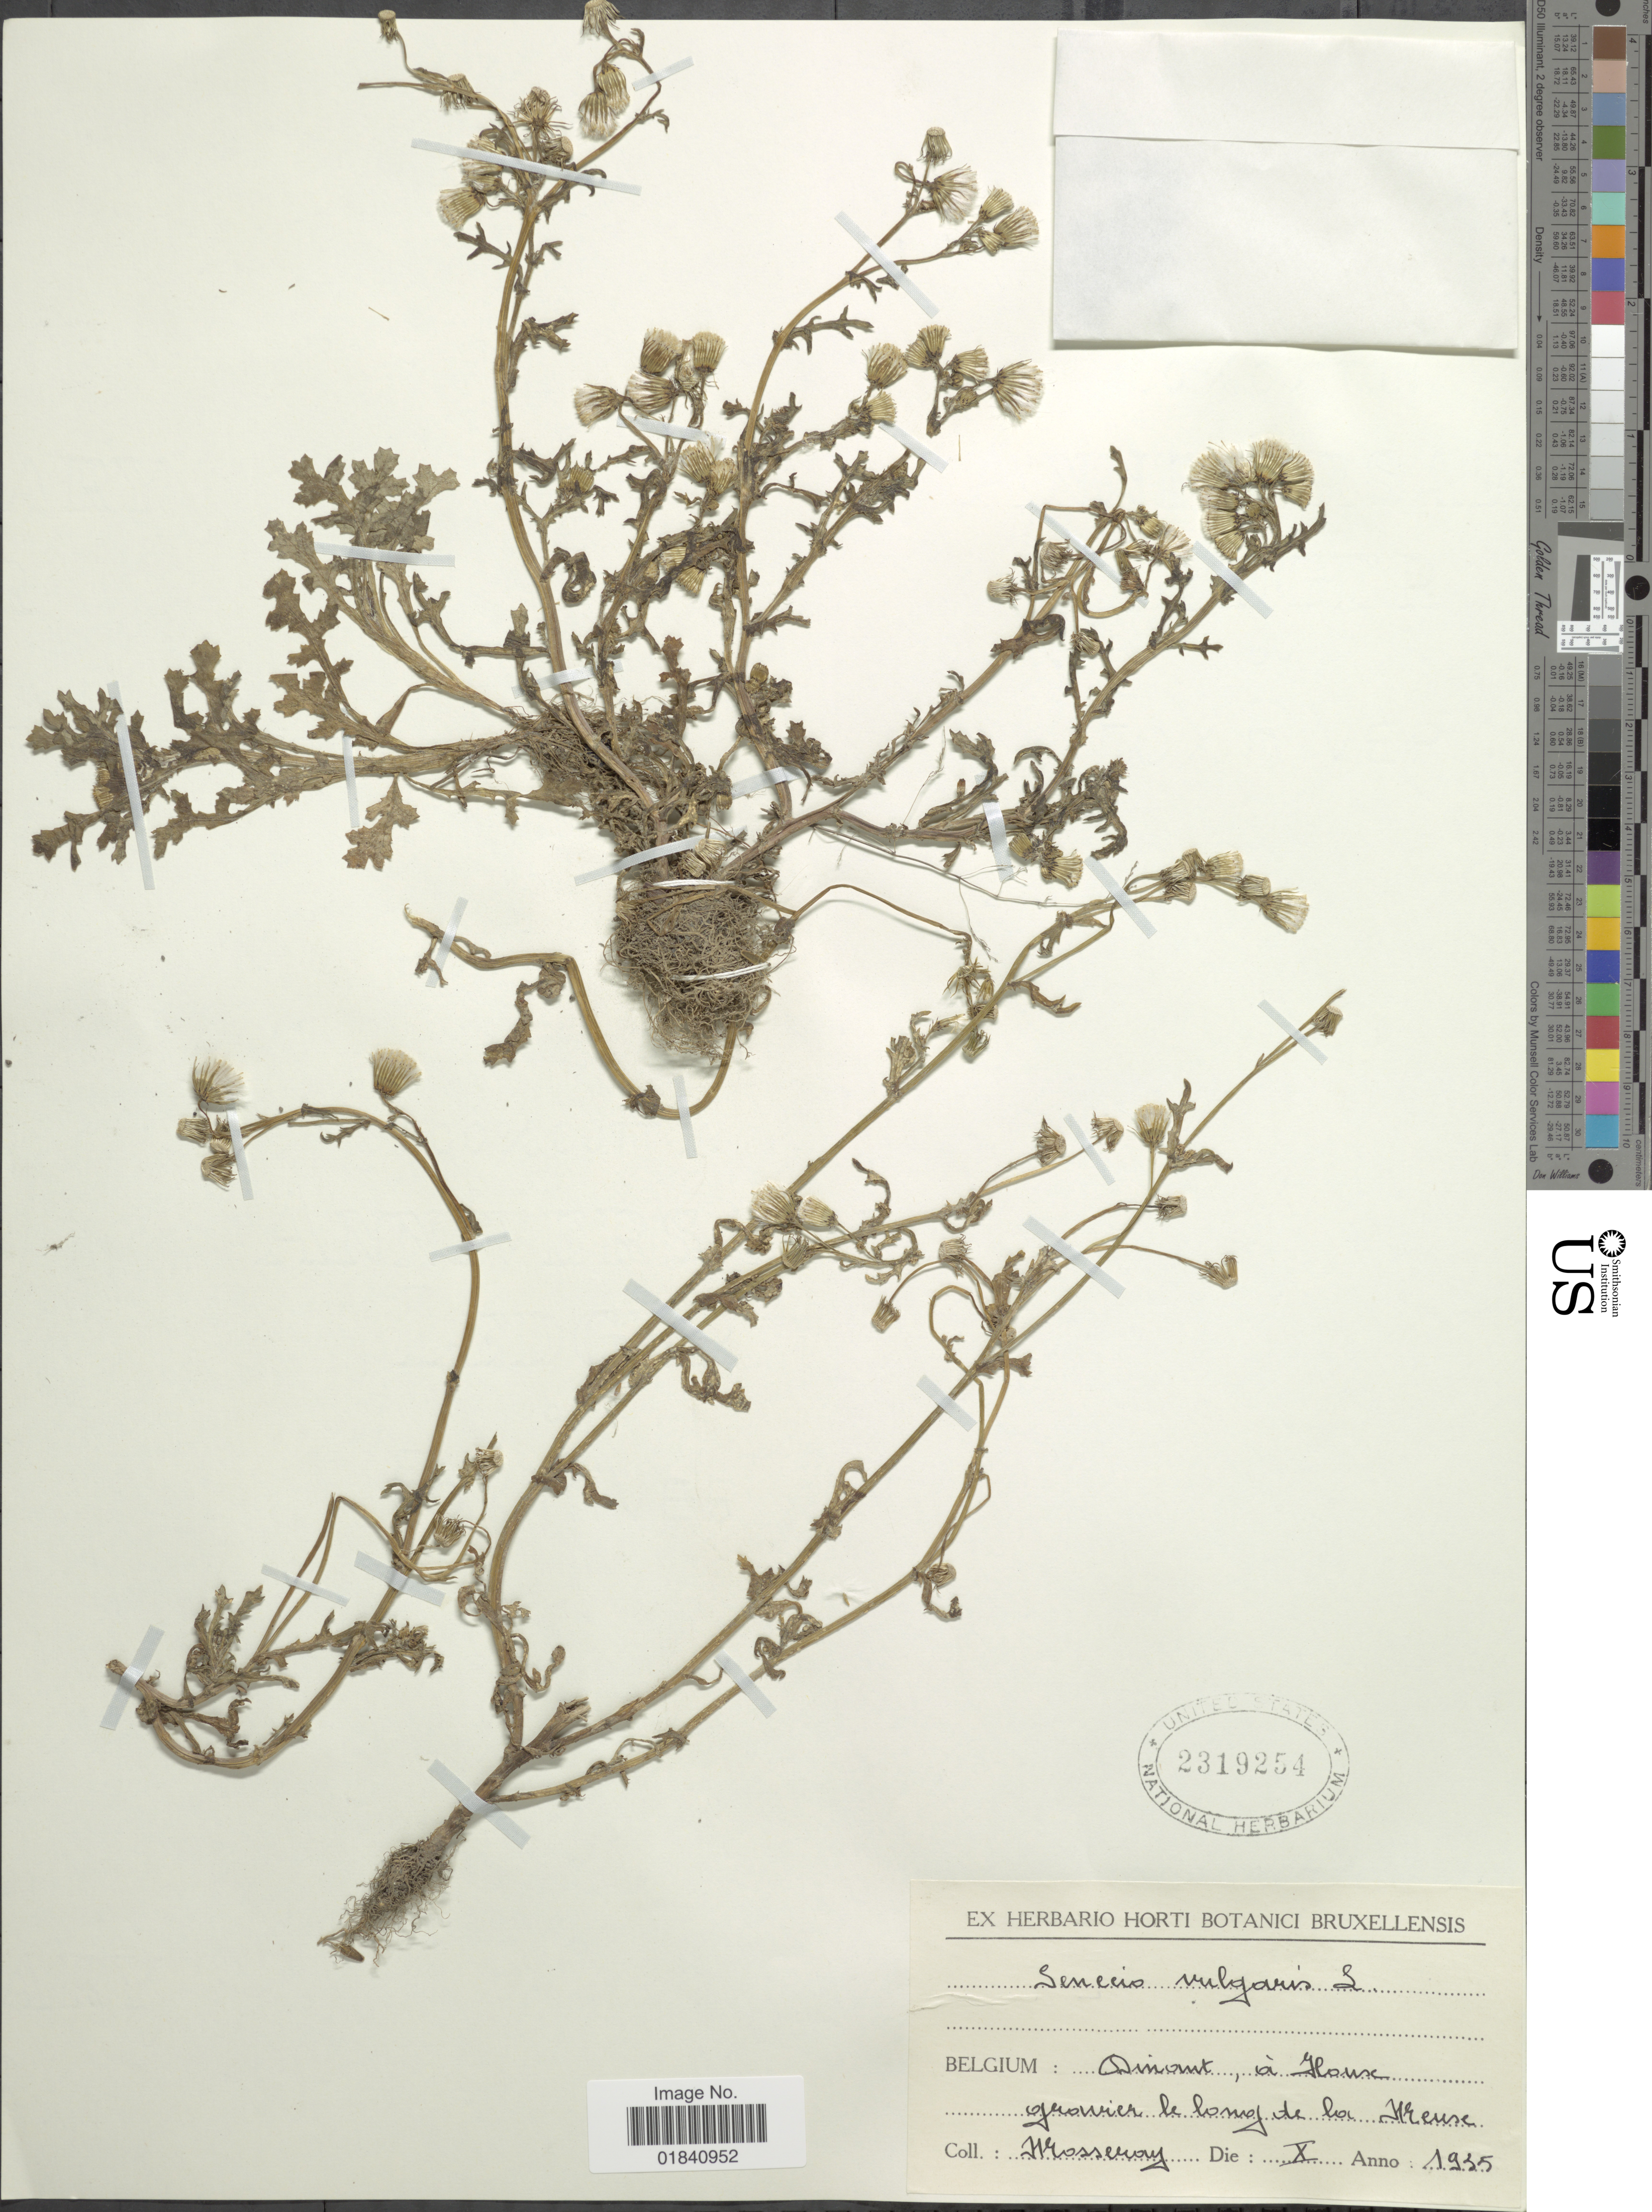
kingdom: Plantae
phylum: Tracheophyta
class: Magnoliopsida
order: Asterales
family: Asteraceae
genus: Senecio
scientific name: Senecio vulgaris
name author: L.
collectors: Mosseray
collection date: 1935-10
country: Belgium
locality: Dinomt, a House grouvier le lomoj de lo Meuse [interpreted]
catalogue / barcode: US 2319254